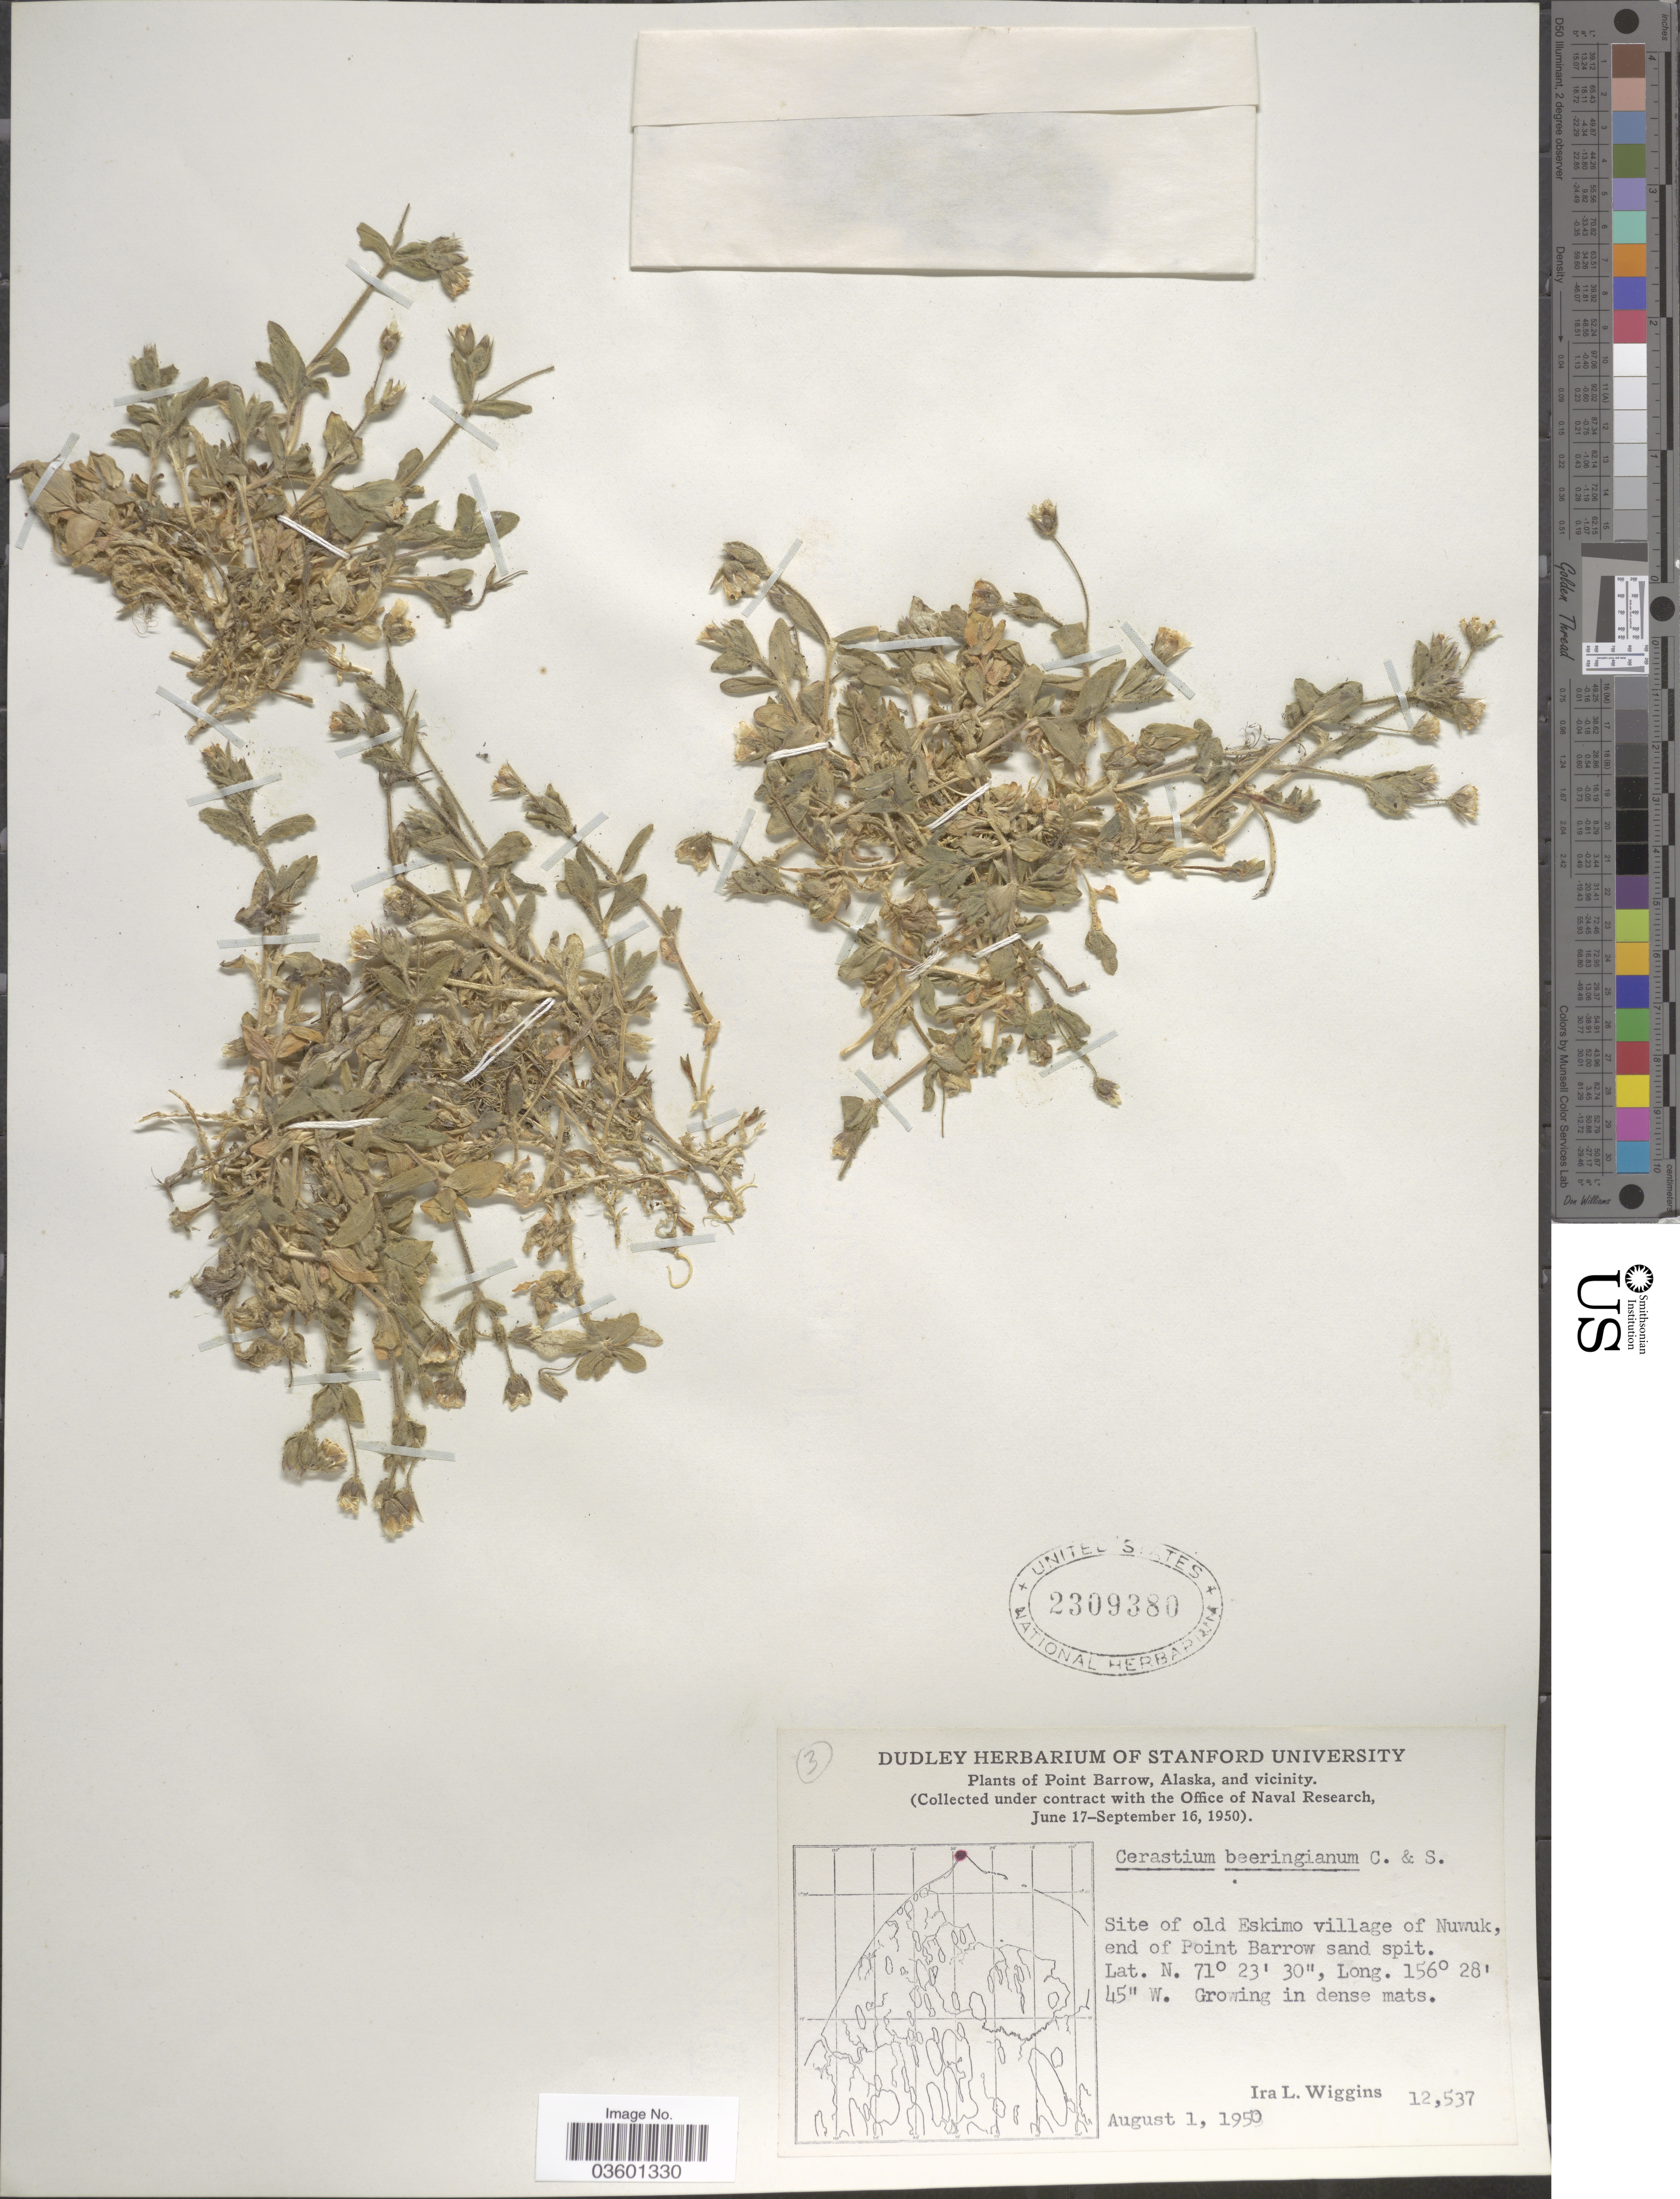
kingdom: Plantae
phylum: Tracheophyta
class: Magnoliopsida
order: Caryophyllales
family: Caryophyllaceae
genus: Cerastium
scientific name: Cerastium beeringianum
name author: Cham. & Schltdl.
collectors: I. L. Wiggins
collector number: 12537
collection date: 1950-08-01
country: United States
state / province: Alaska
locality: Point Barrow, Alaska, and vicinity. Site of Old Eskimo village of Nuwuk, end of Point Barrow sand spit.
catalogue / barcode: US 2309380